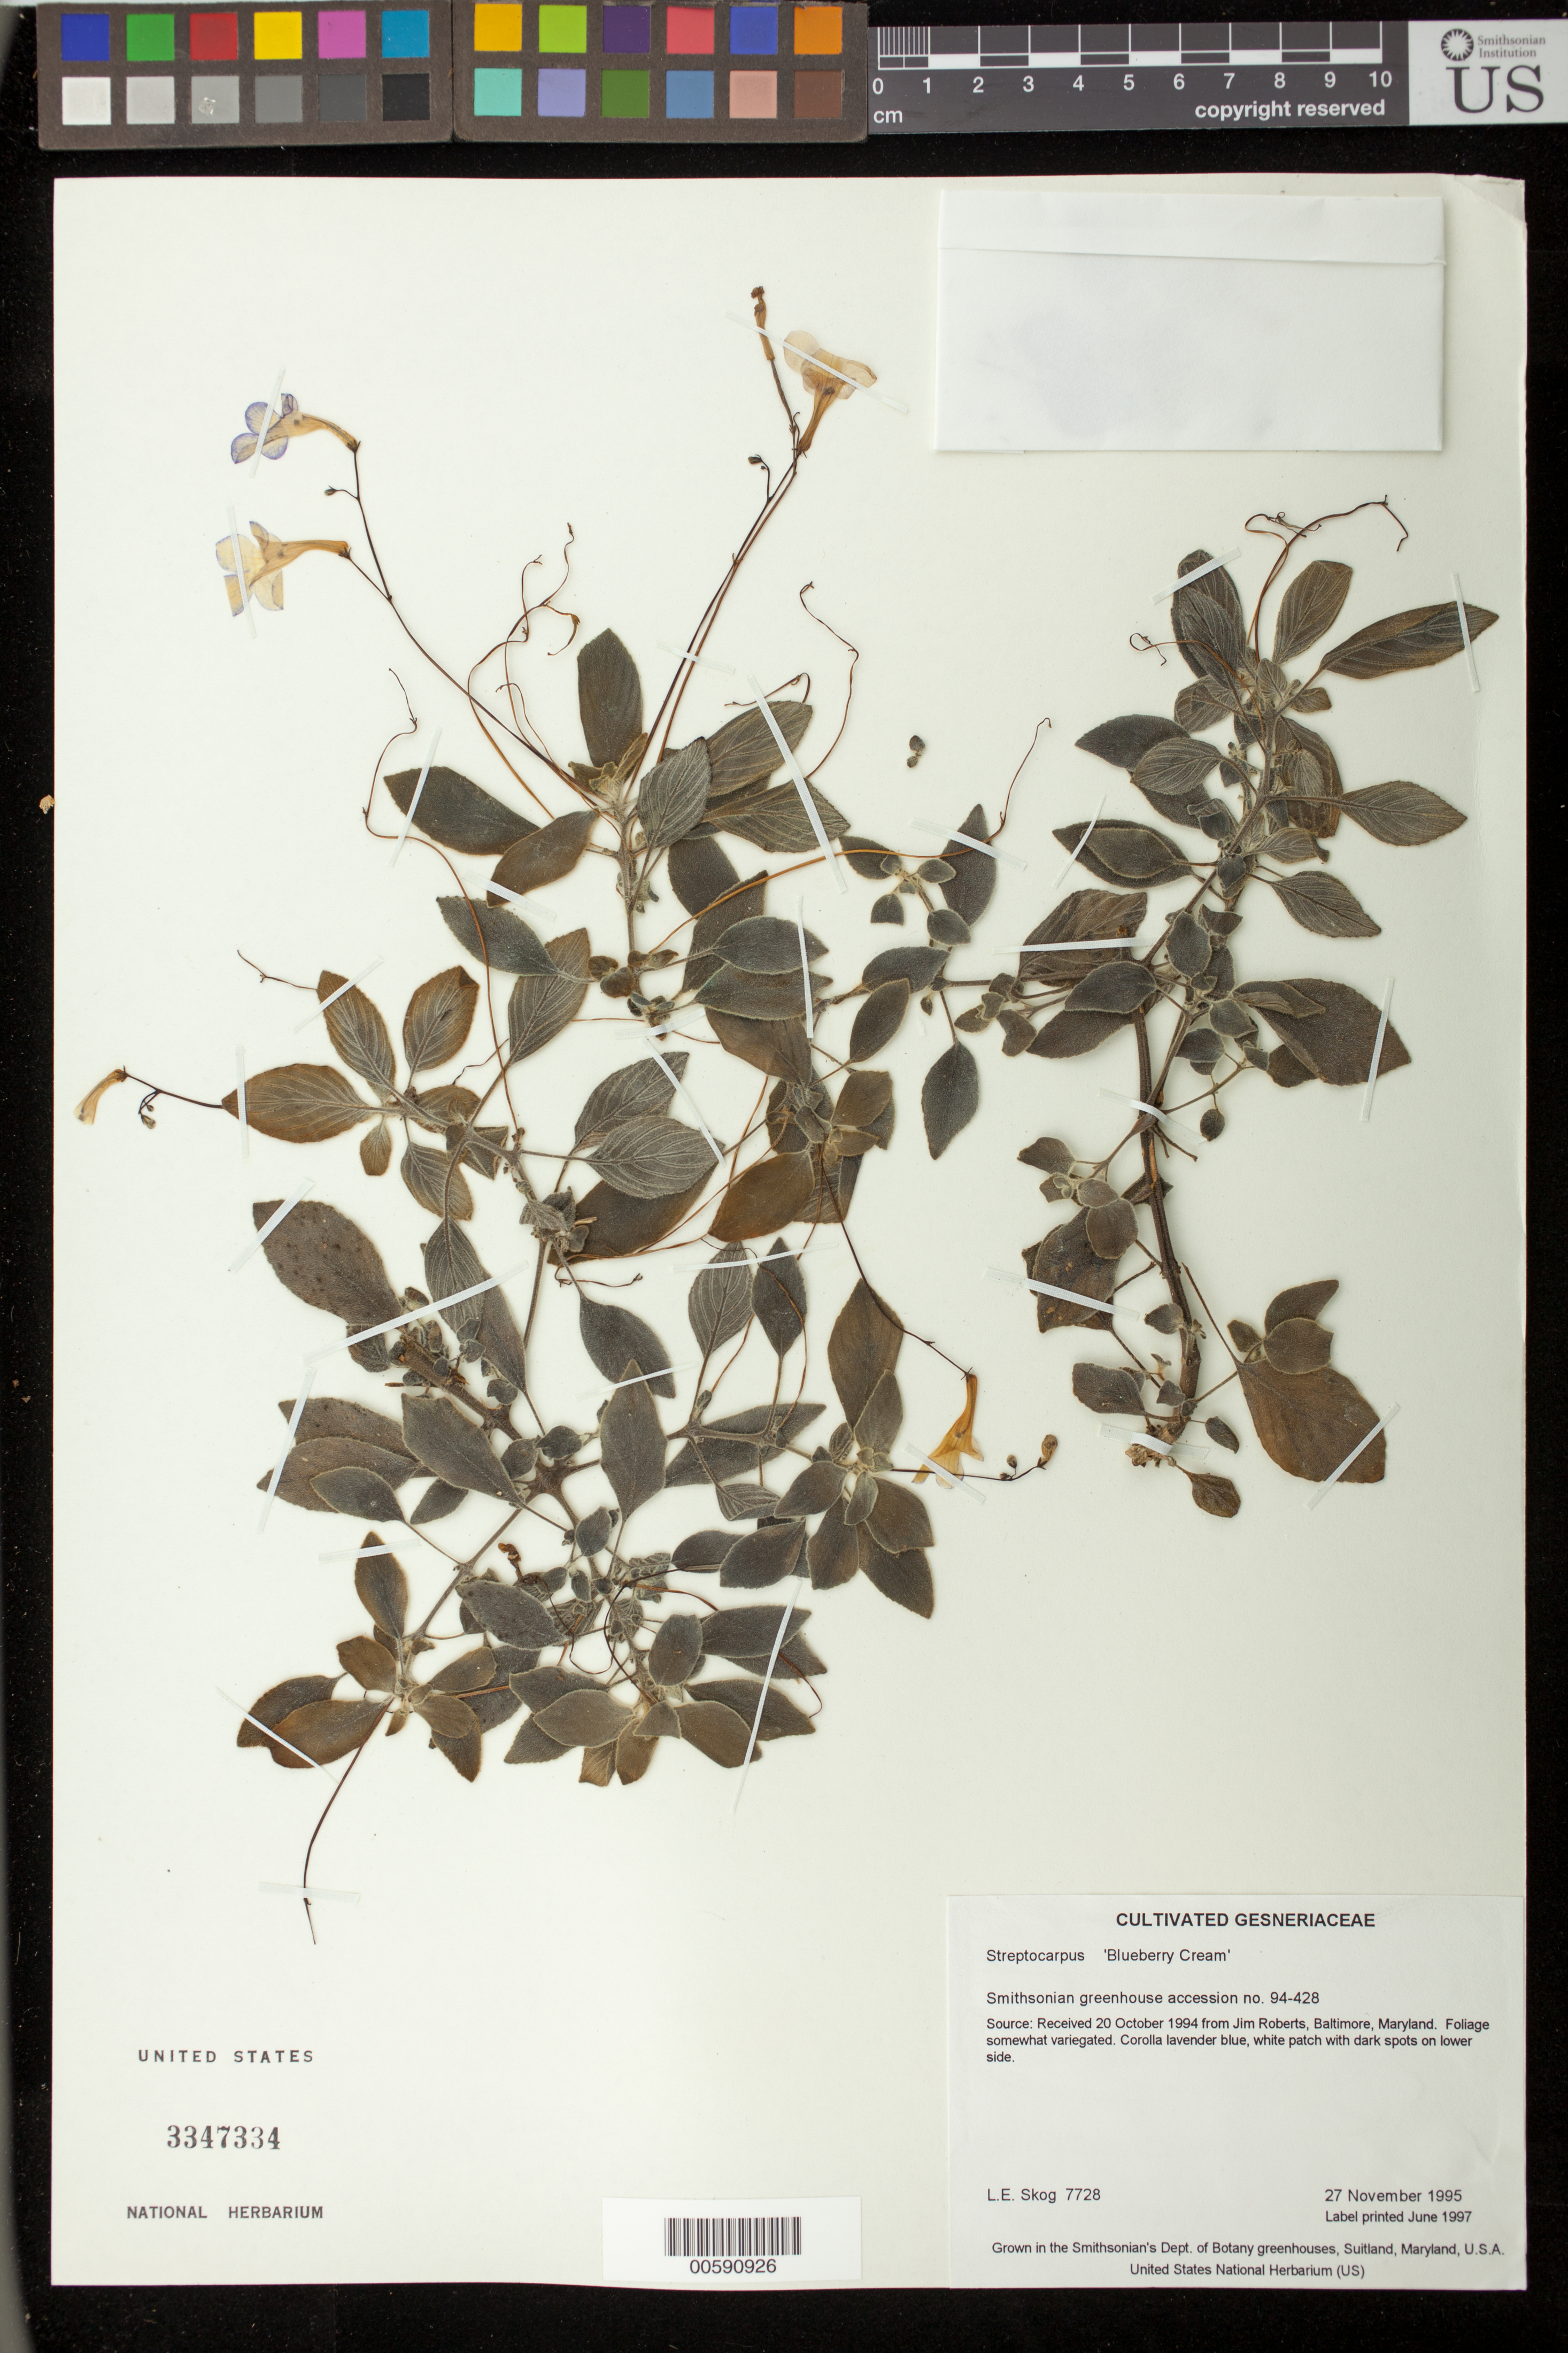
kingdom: Plantae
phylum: Tracheophyta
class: Magnoliopsida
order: Lamiales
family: Gesneriaceae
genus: Streptocarpus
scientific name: Streptocarpus 'Blueberry Creme'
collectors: L. E. Skog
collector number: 7728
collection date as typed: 27 Nov 1995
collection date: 1995-11-27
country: United States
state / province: Maryland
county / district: Prince George's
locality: Grown in the Smithsonian's Dept. of Botany greenhouses, Suitland, Maryland, U.S.A.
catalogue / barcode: US 3347334